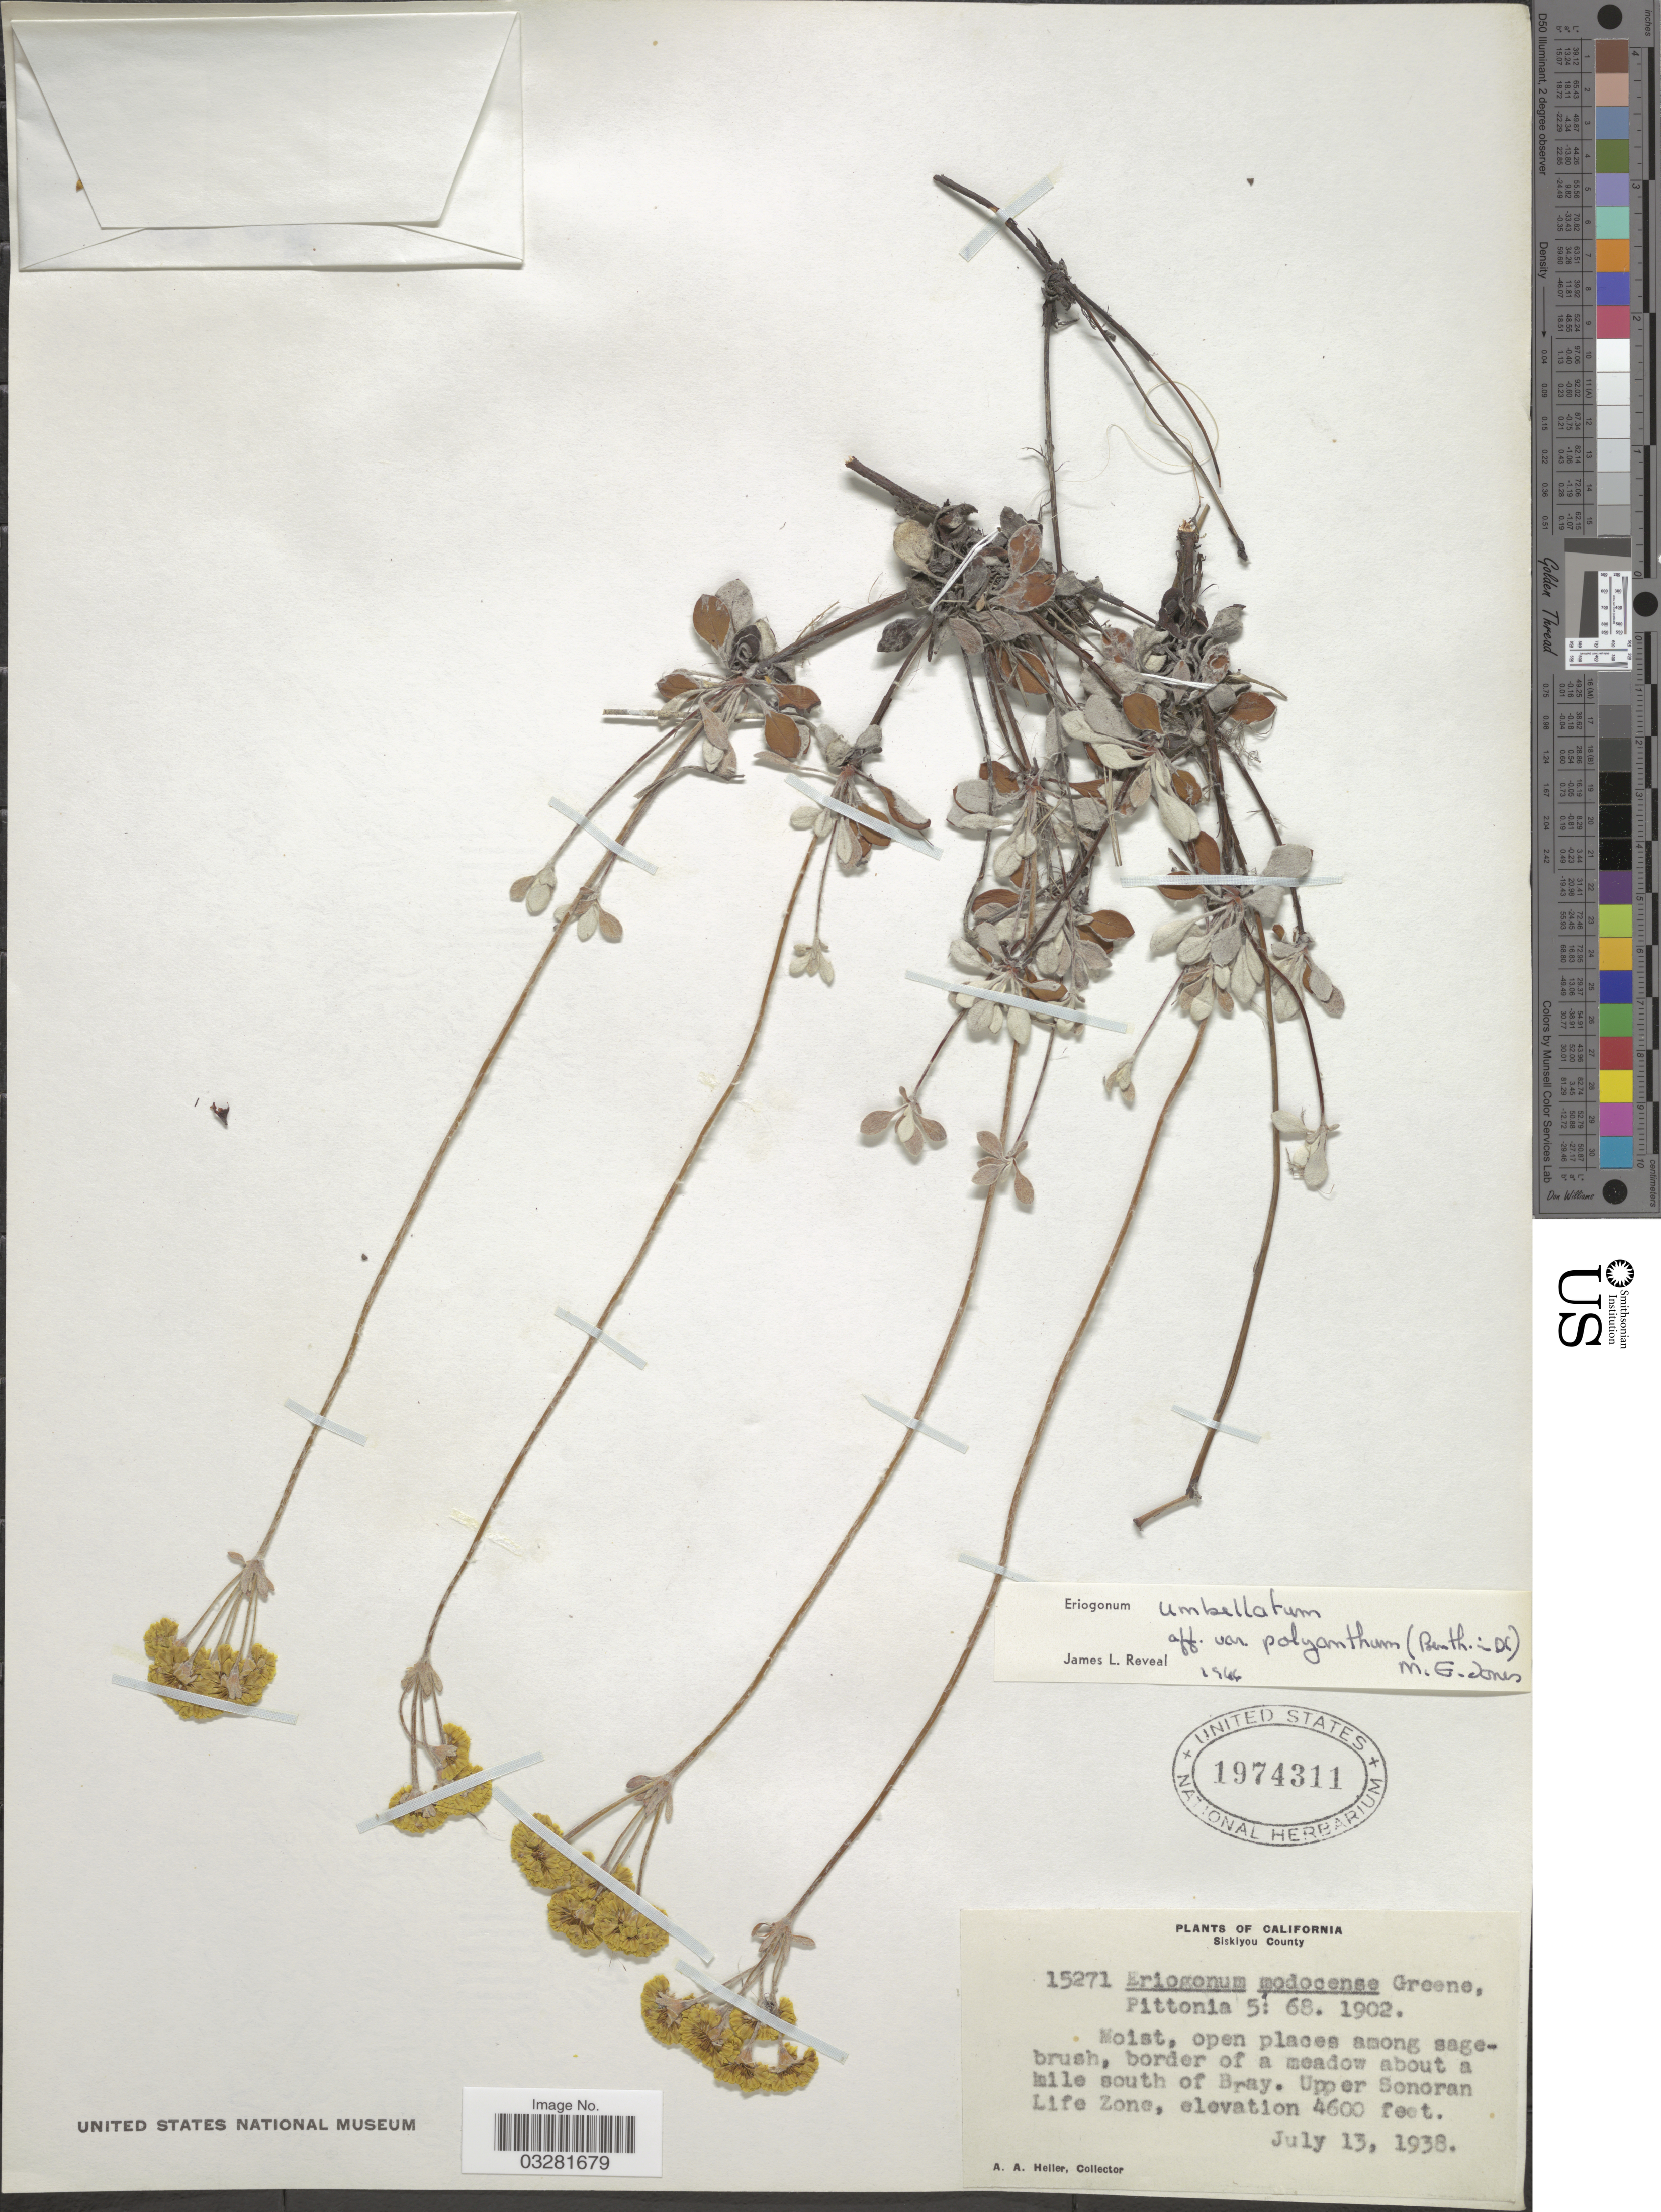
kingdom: Plantae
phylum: Tracheophyta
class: Magnoliopsida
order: Caryophyllales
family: Polygonaceae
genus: Eriogonum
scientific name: Eriogonum umbellatum var. polyanthum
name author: Torr.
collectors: A. A. Heller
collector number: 15271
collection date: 1938-07-13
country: United States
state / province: California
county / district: Siskiyou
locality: Siskiyou County. About a mile south of Bray. Upper Sonoran Life Zone.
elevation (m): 1402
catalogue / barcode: US 1974311